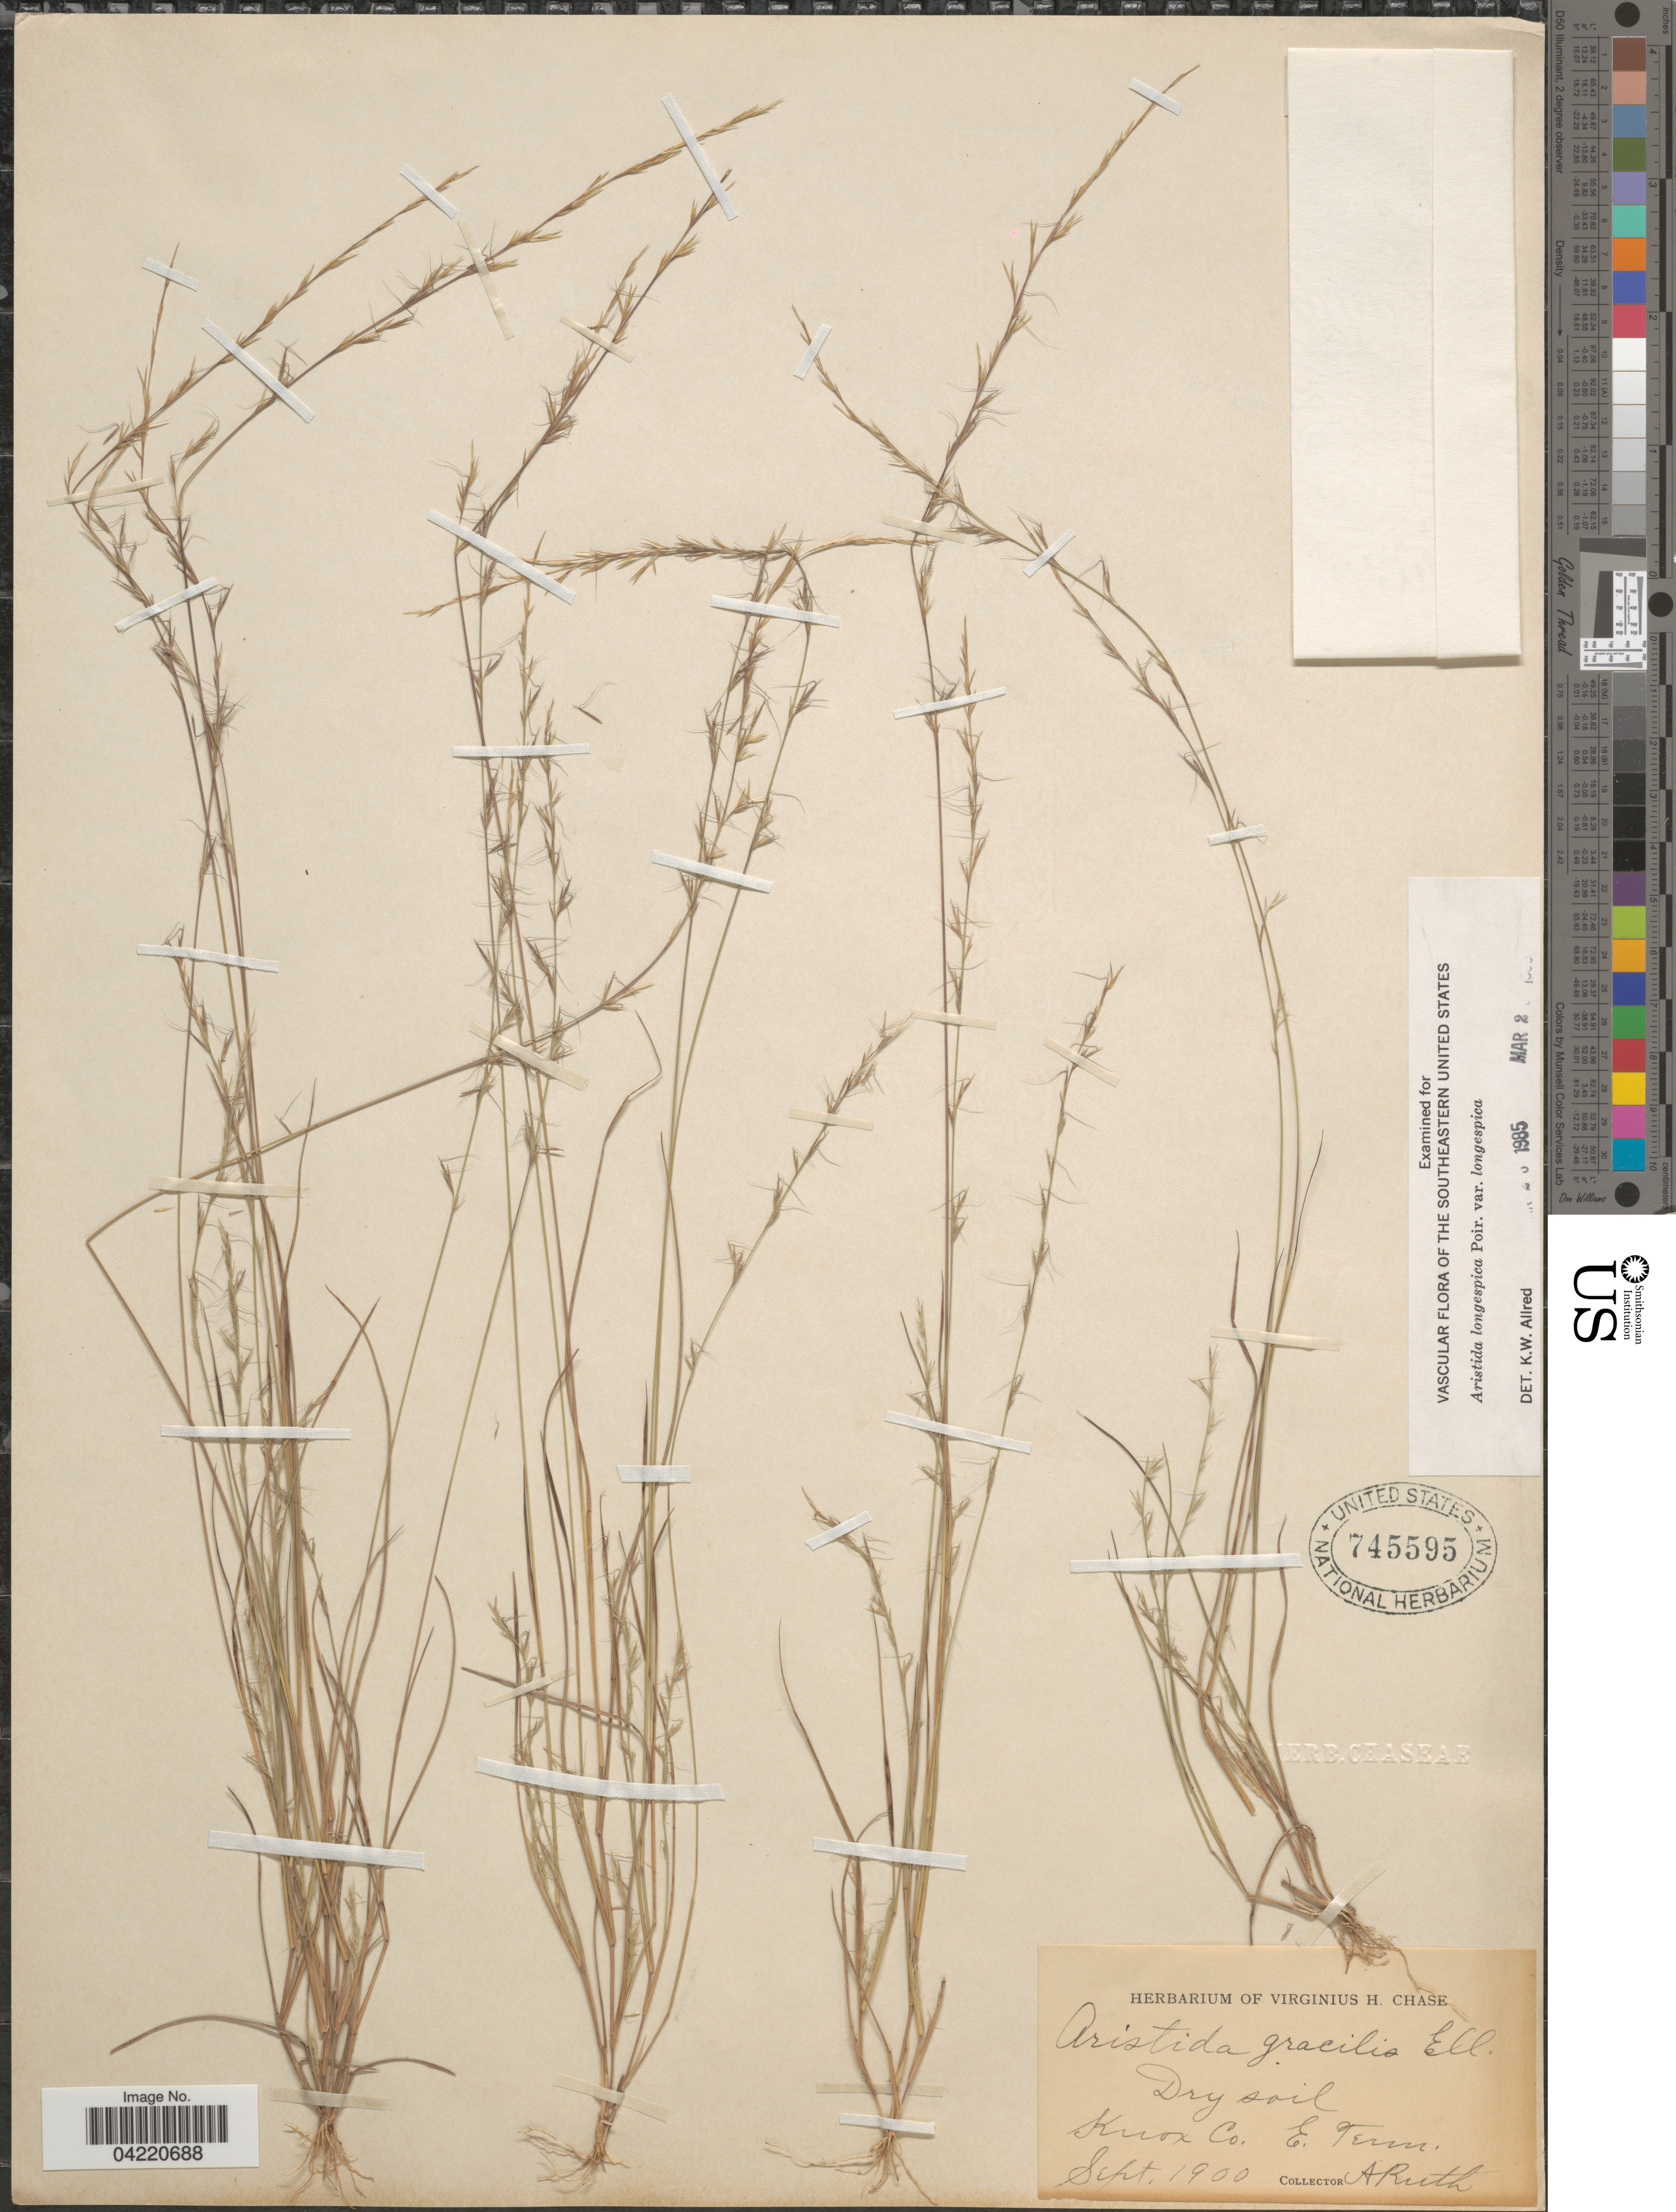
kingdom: Plantae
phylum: Tracheophyta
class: Liliopsida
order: Poales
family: Poaceae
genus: Aristida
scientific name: Aristida longespica var. longespica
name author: Poir.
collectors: A. Ruth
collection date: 1900-09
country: United States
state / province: Tennessee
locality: Knox Co. E. Tenn.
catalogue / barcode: US 745595